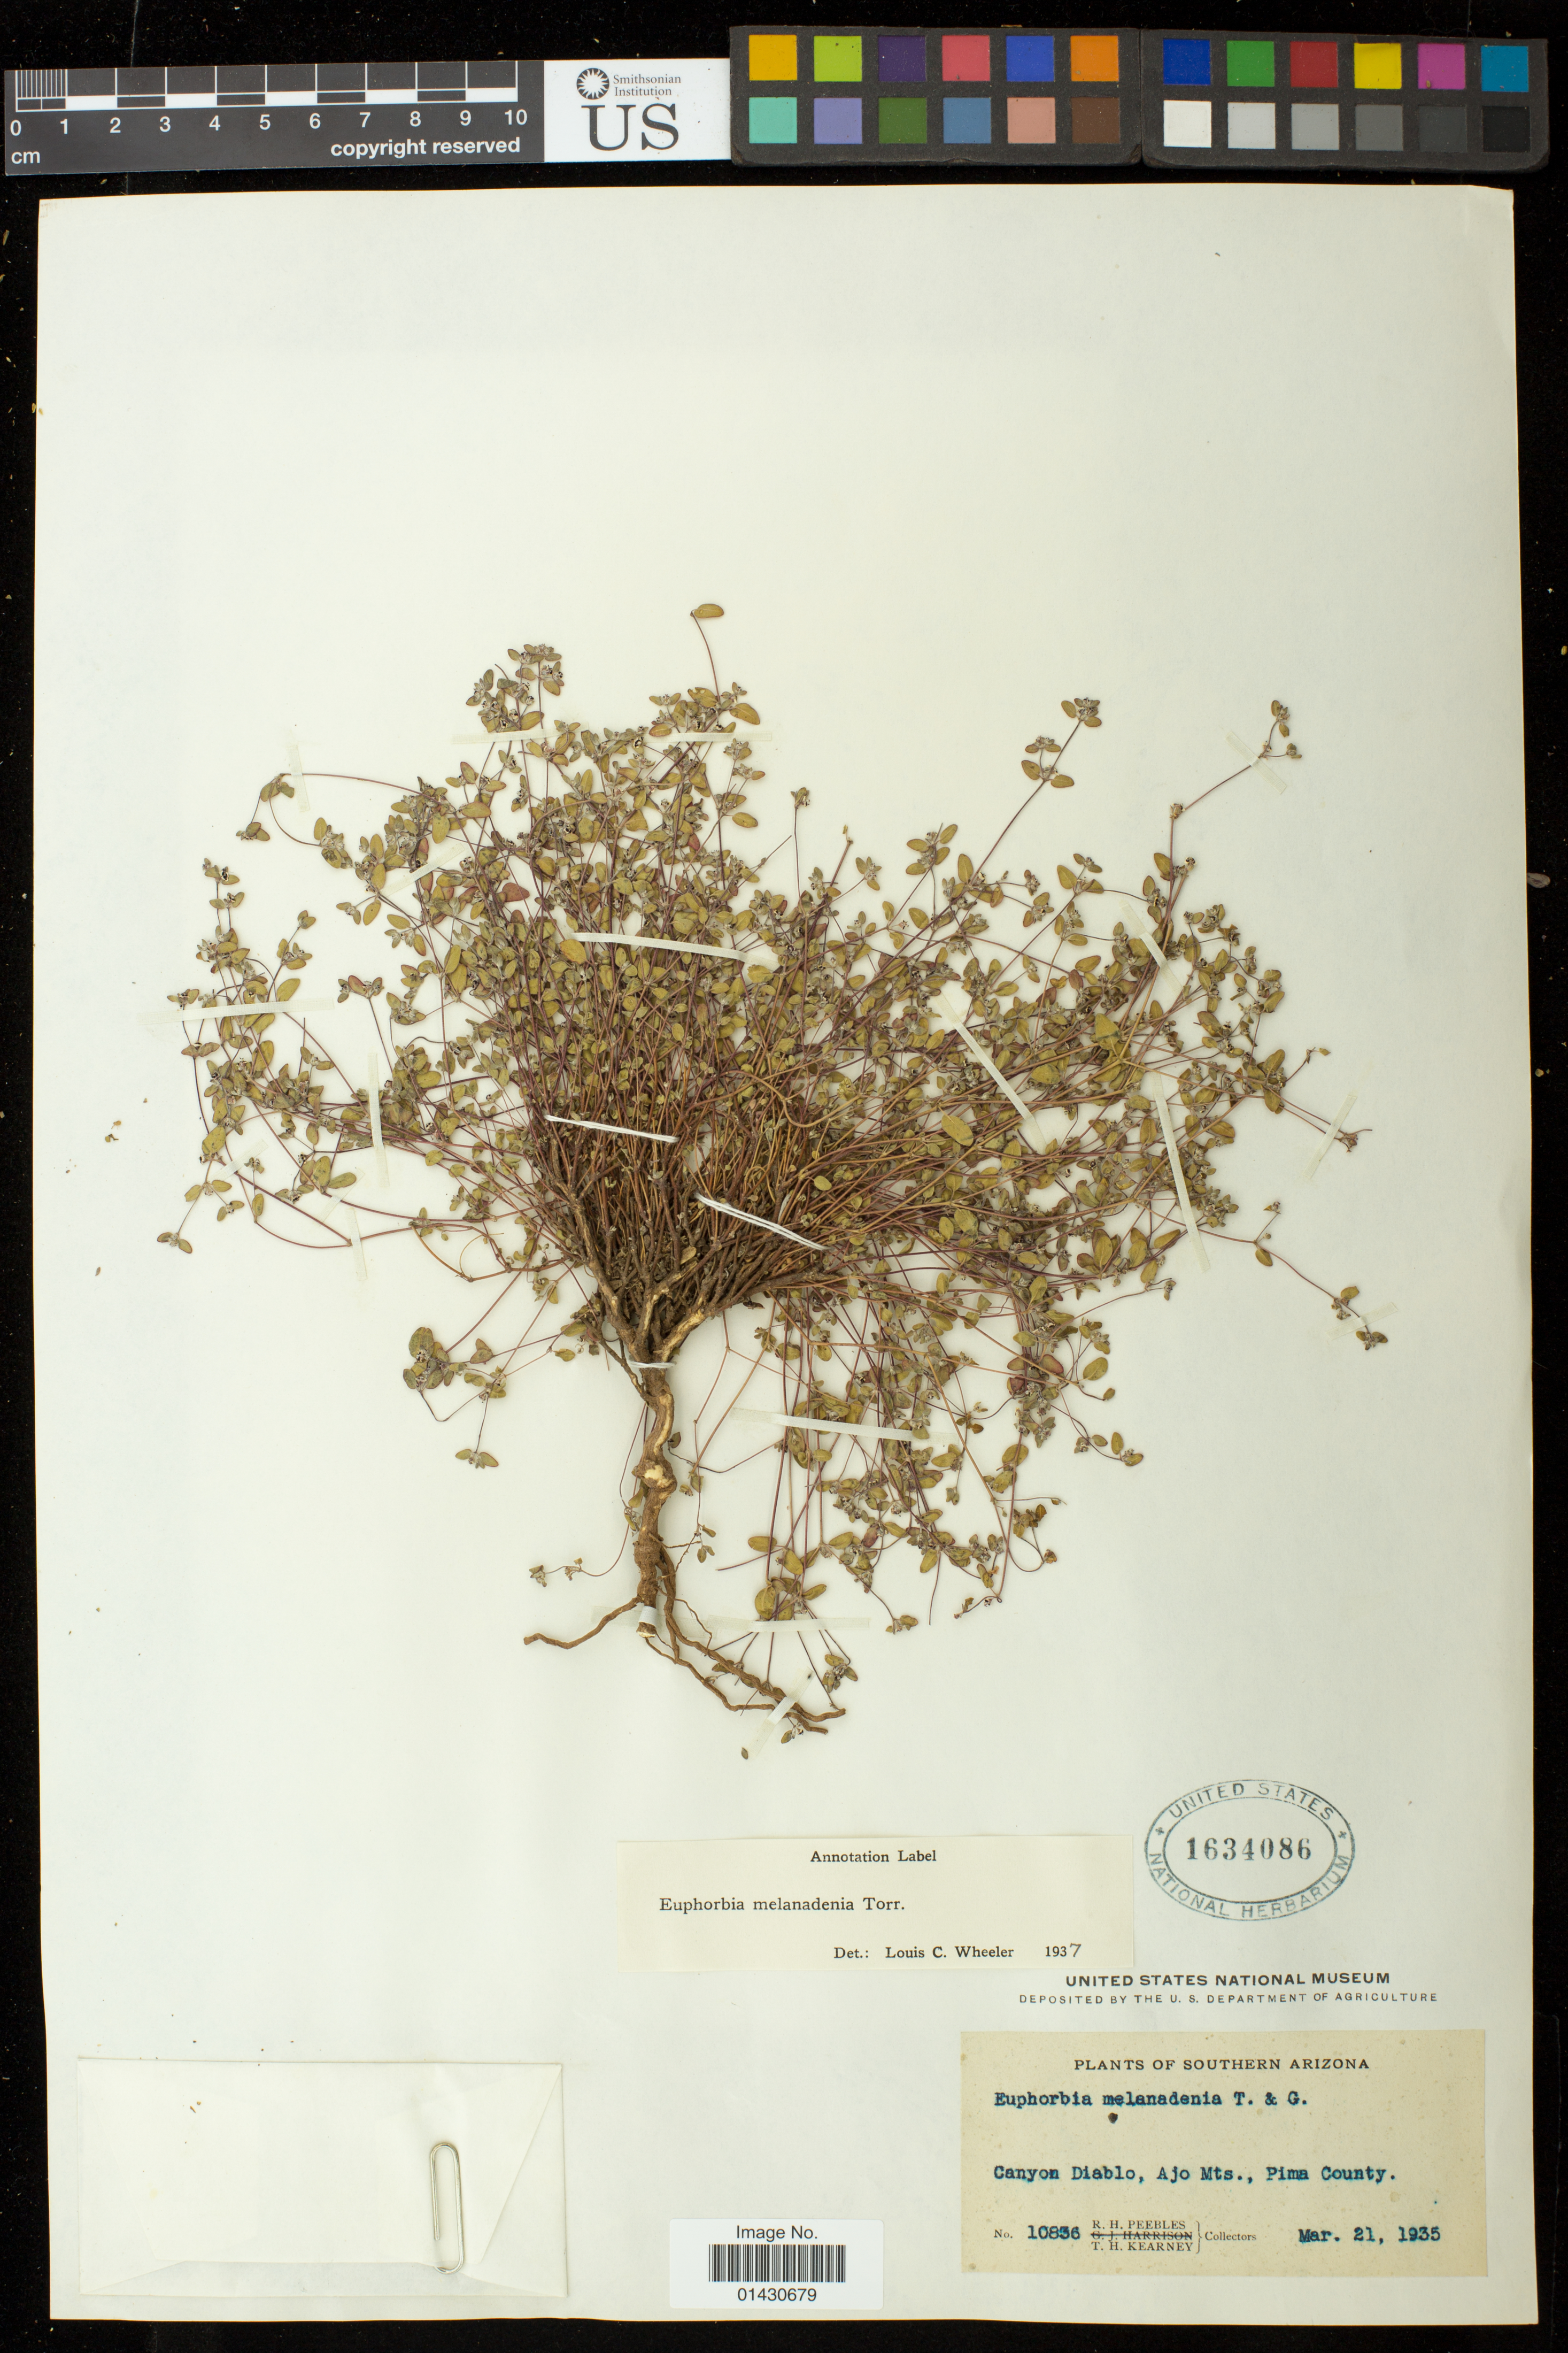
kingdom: Plantae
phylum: Tracheophyta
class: Magnoliopsida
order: Malpighiales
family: Euphorbiaceae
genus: Euphorbia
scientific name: Euphorbia melanadenia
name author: Torr.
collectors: R. H. Peebles & T. H. Kearney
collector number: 10836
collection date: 1935-03-21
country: United States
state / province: Arizona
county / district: Pima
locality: Canyon Diablo, Ajo Mts.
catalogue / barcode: US 1634086